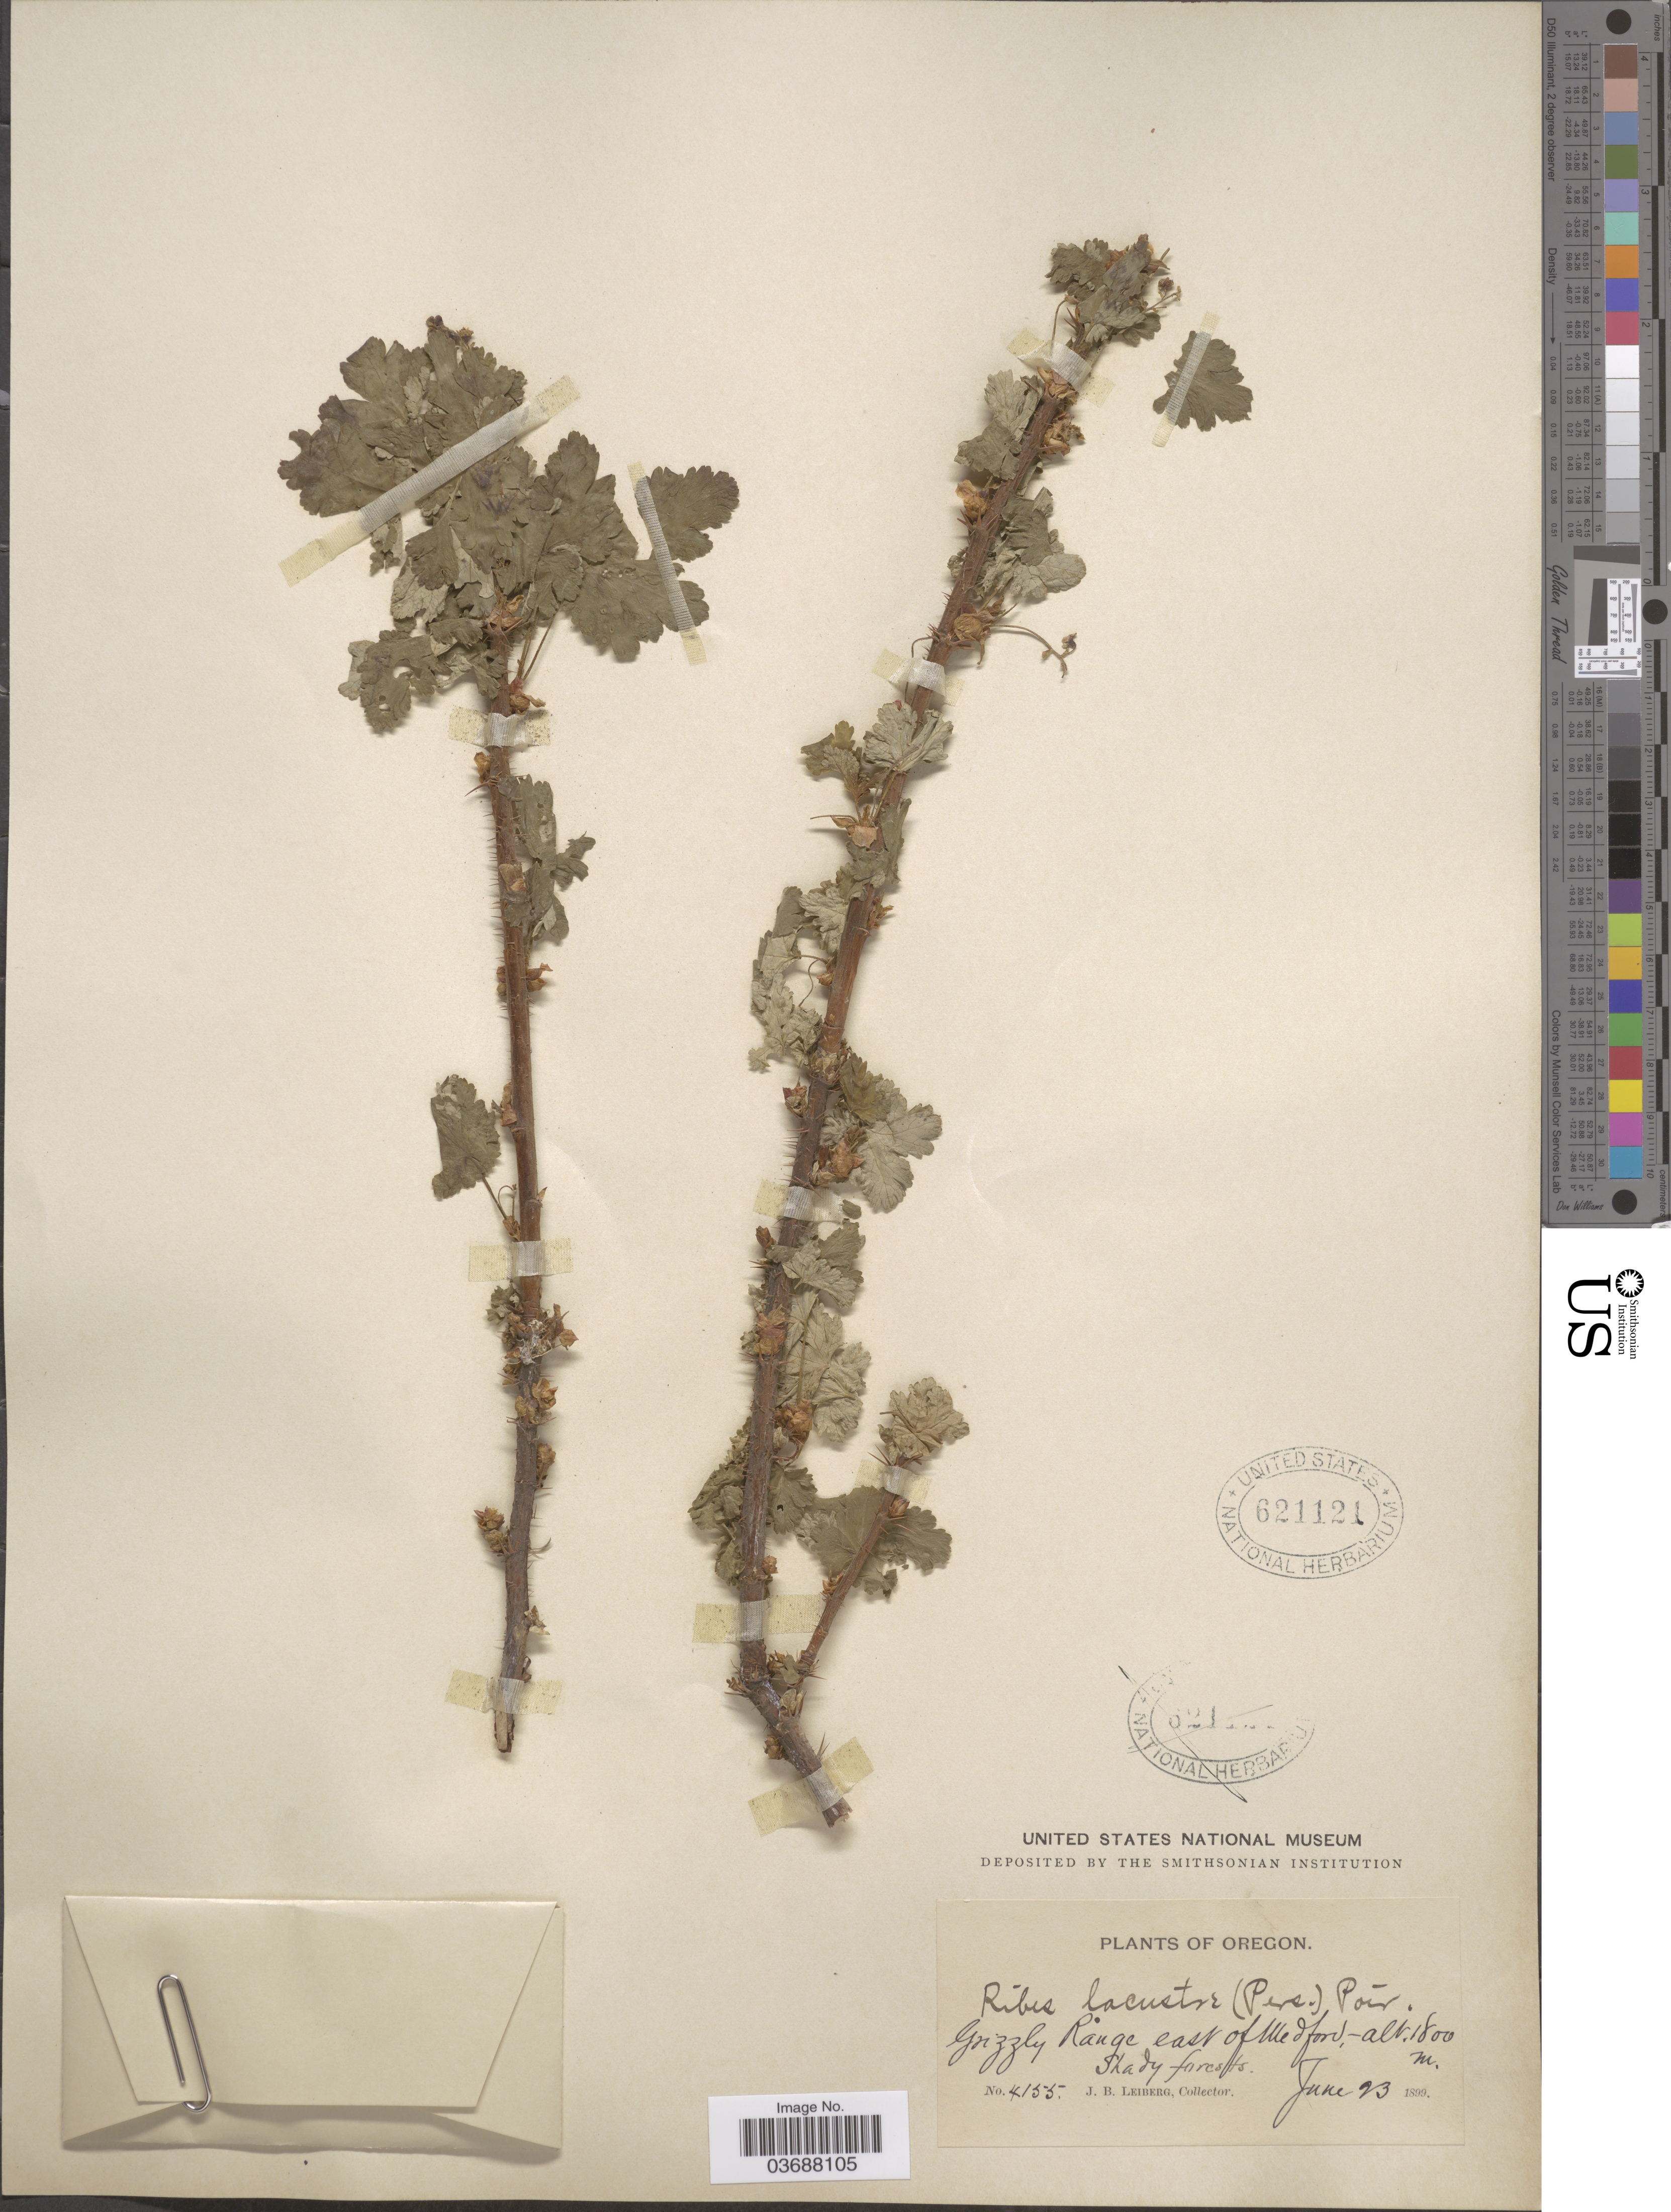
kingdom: Plantae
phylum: Tracheophyta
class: Magnoliopsida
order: Saxifragales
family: Grossulariaceae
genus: Ribes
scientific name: Ribes lacustre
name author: (Pers.) Poir.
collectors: J. B. Leiberg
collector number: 4155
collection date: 1899-06-23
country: United States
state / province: Oregon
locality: Grizzly Range east of Medford.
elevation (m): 1800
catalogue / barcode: US 621121